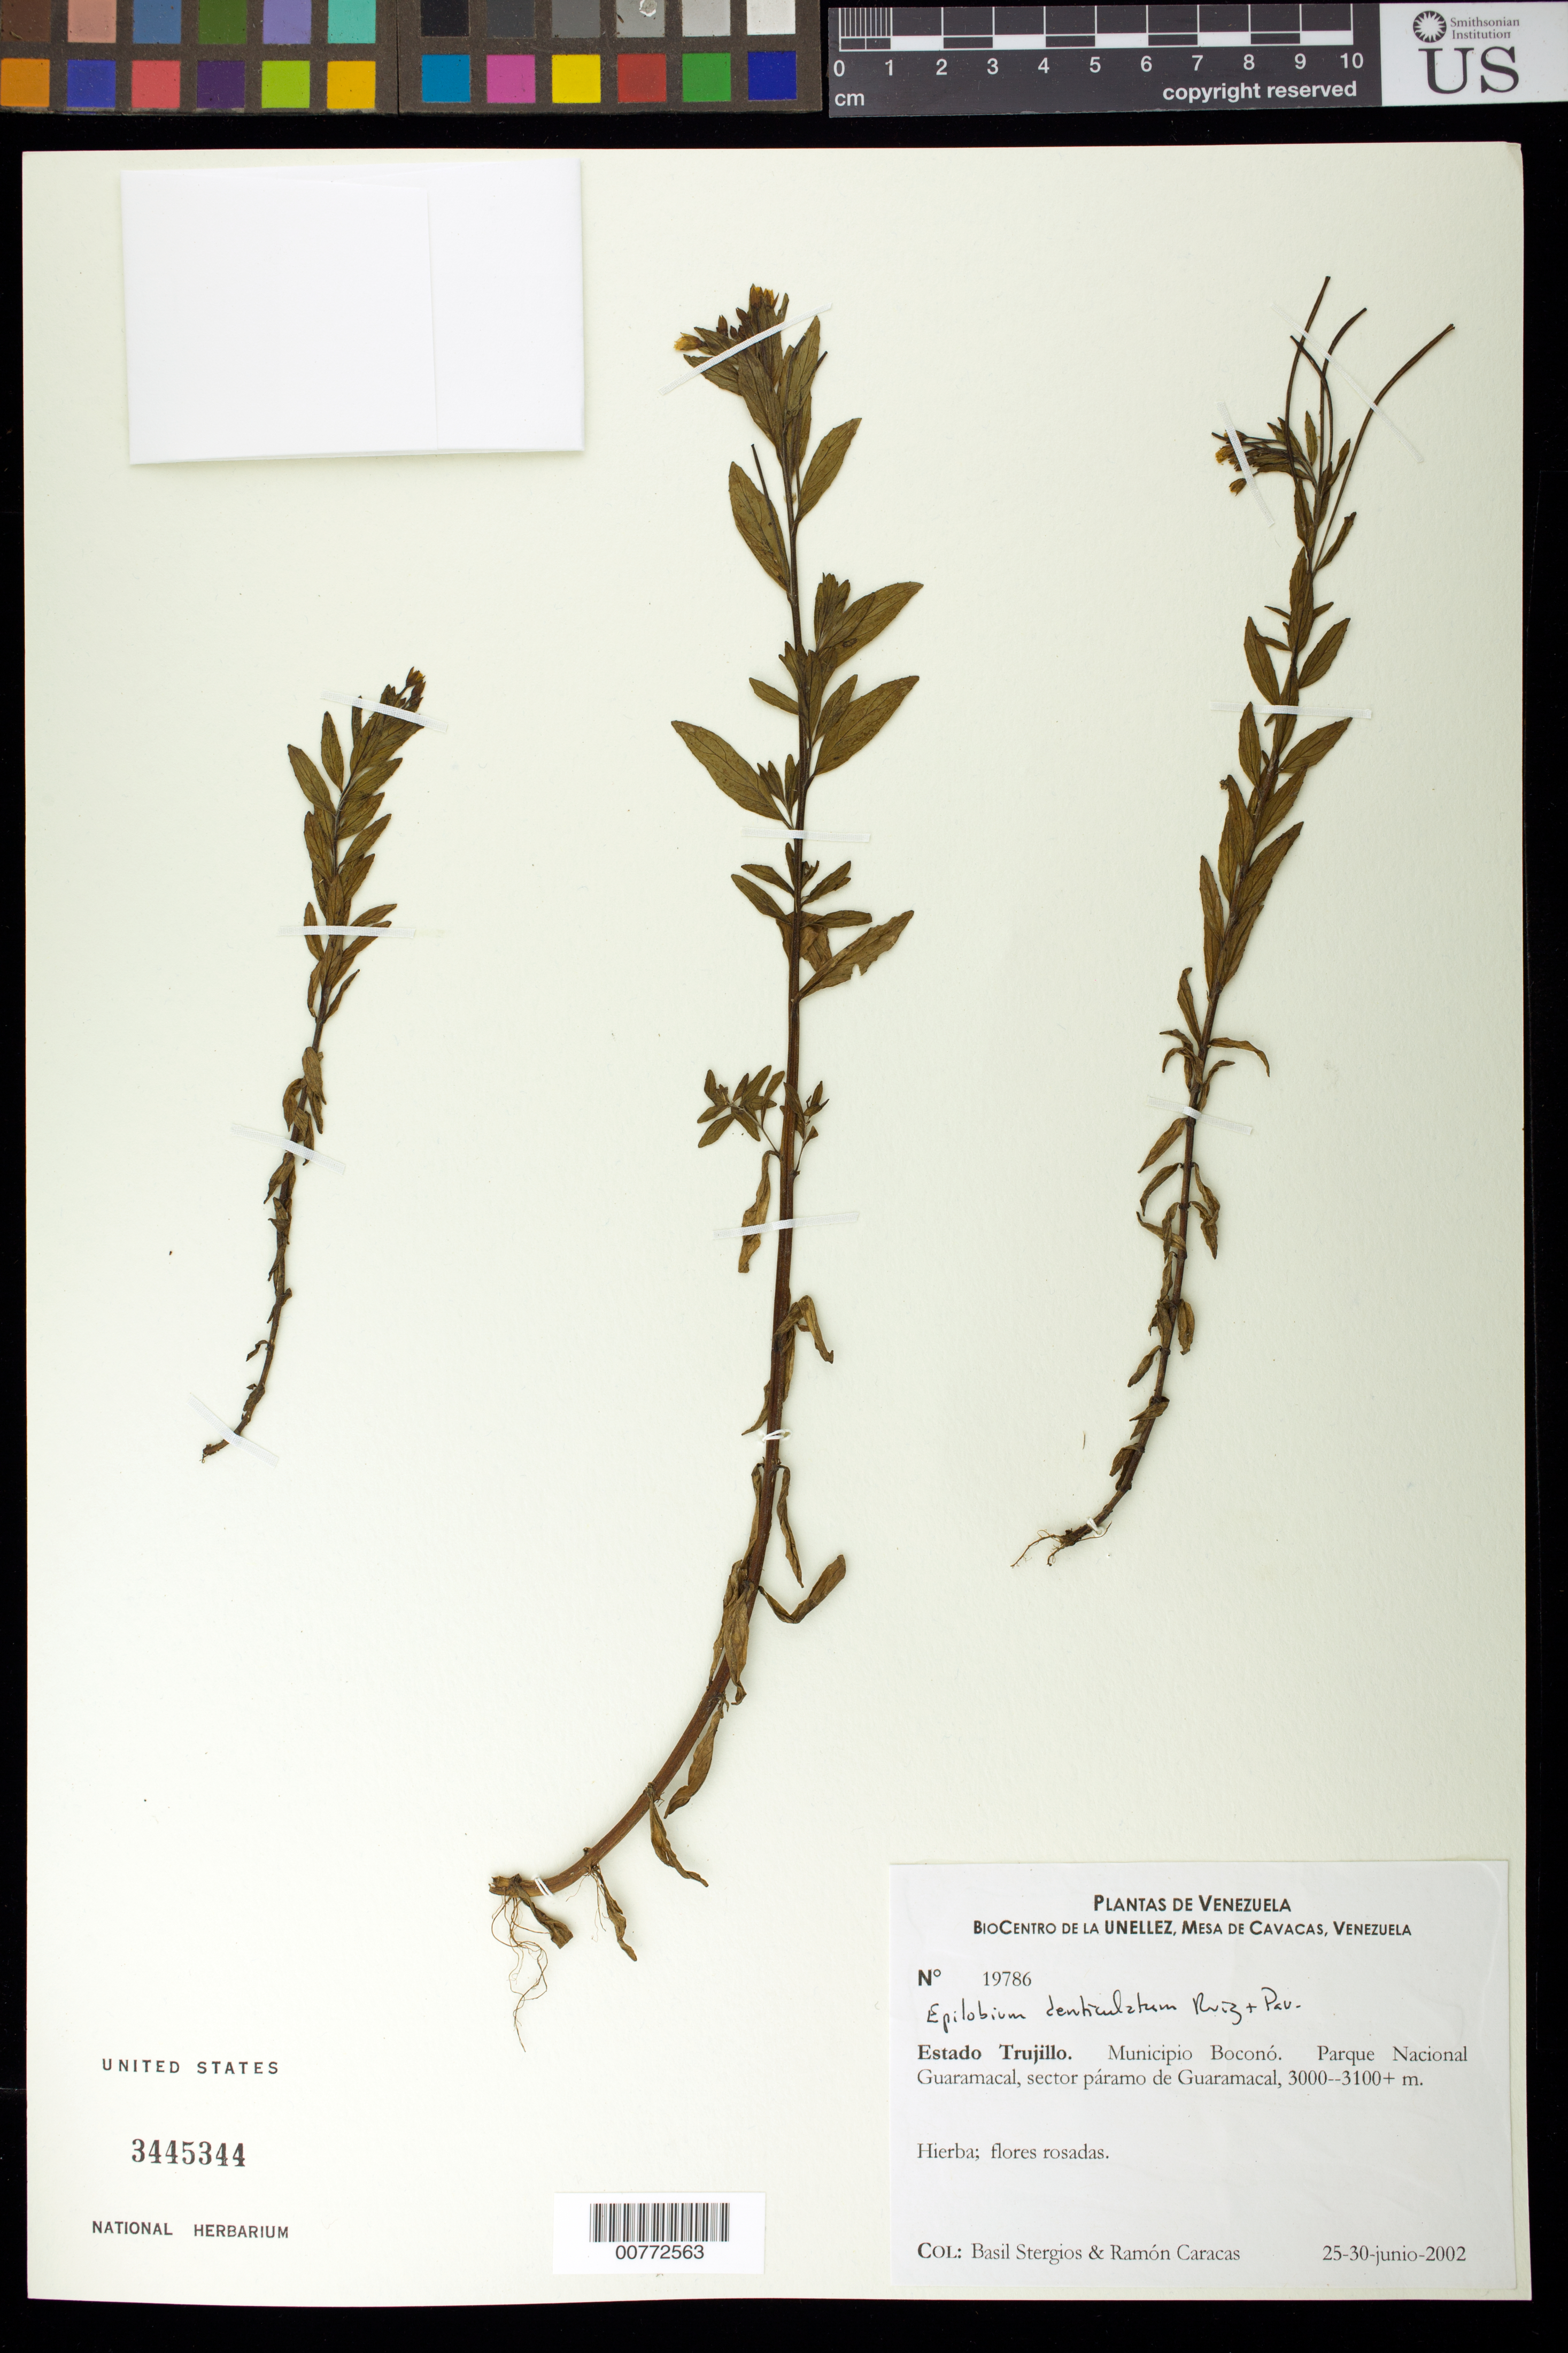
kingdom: Plantae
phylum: Tracheophyta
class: Magnoliopsida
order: Myrtales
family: Onagraceae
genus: Epilobium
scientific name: Epilobium denticulatum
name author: Ruiz & Pav.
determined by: Dorr, L. J., (BOT), Smithsonian Institution - National Museum of Natural History (UNITED STATES)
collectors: B. G. Stergios & R. Caracas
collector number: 19786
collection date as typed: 25 Jun 2002 to 30 Jun 2002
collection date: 2002-06-25/2002-06-30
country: Venezuela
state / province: Trujillo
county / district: Boconó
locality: Parque Nacional Guaramacal, páramo de Guaramacal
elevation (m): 3000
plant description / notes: PORT, US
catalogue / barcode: US 3445344